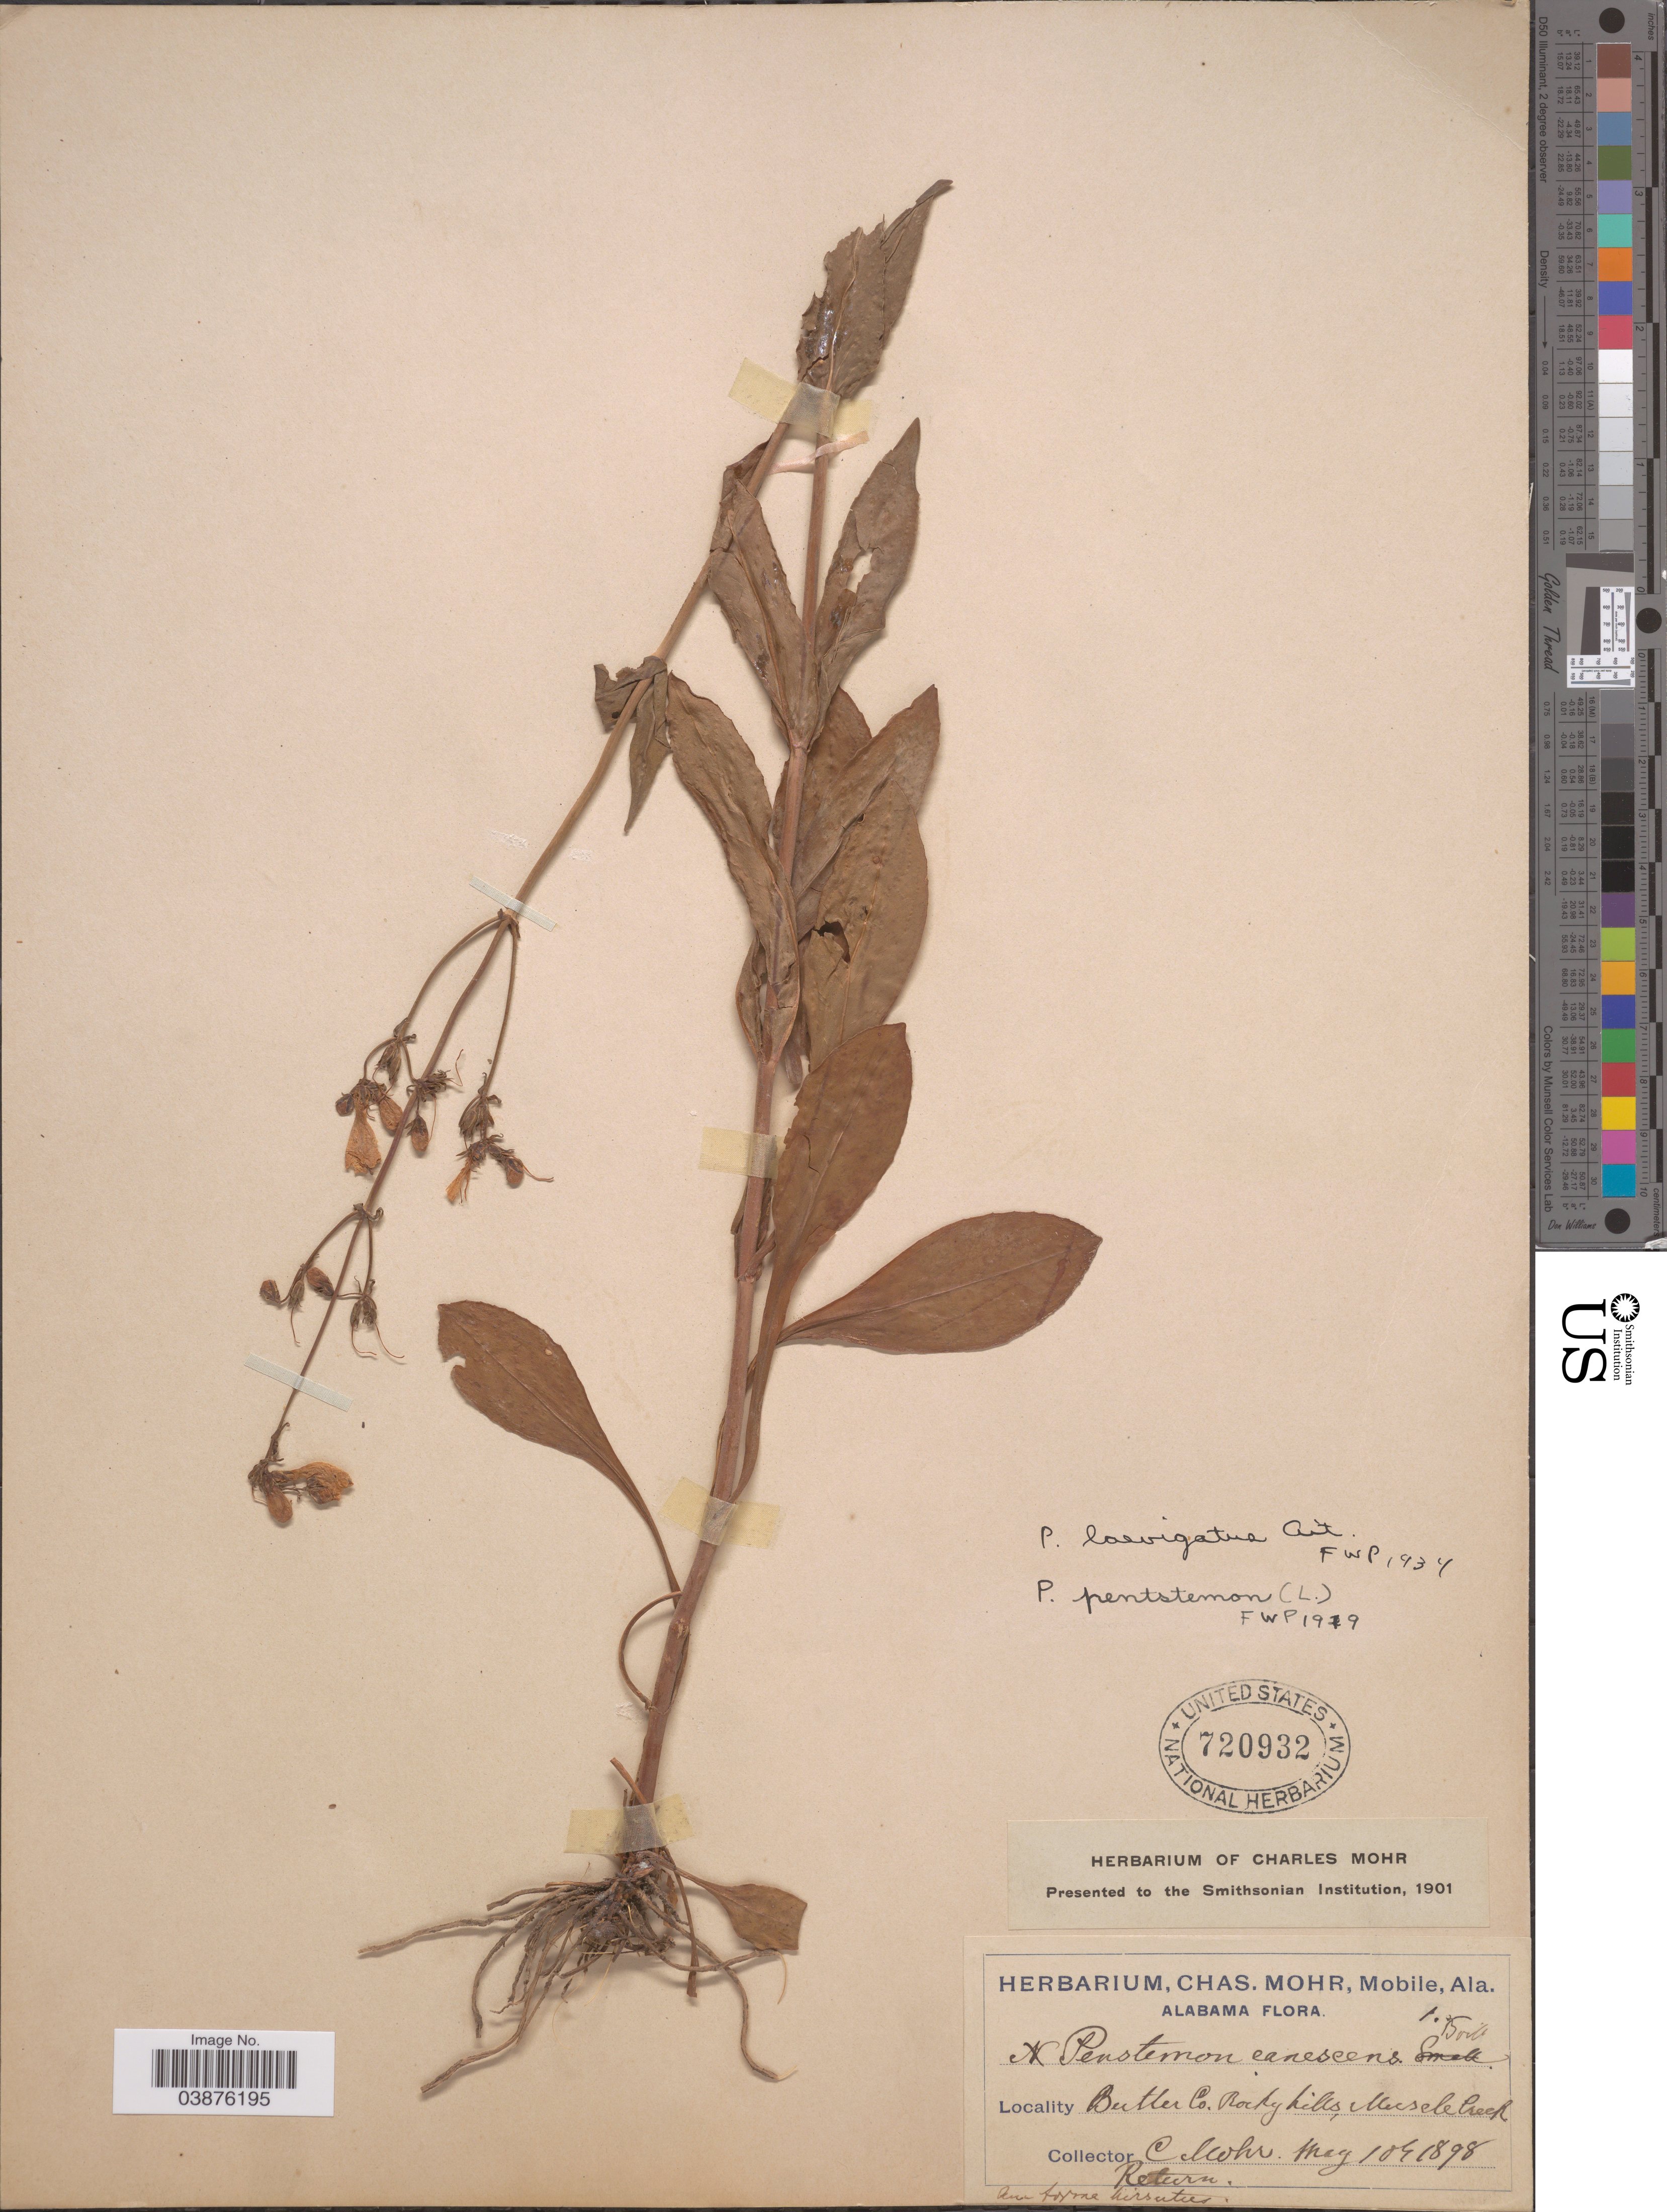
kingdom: Plantae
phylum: Tracheophyta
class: Magnoliopsida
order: Lamiales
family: Plantaginaceae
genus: Penstemon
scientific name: Penstemon laevigatus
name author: Aiton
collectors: Mohr, C. T. (herbarium)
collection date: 1898-05-10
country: United States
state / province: Alabama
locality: Butter Co. Rocky hills, Muscle Creek.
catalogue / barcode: US 720932